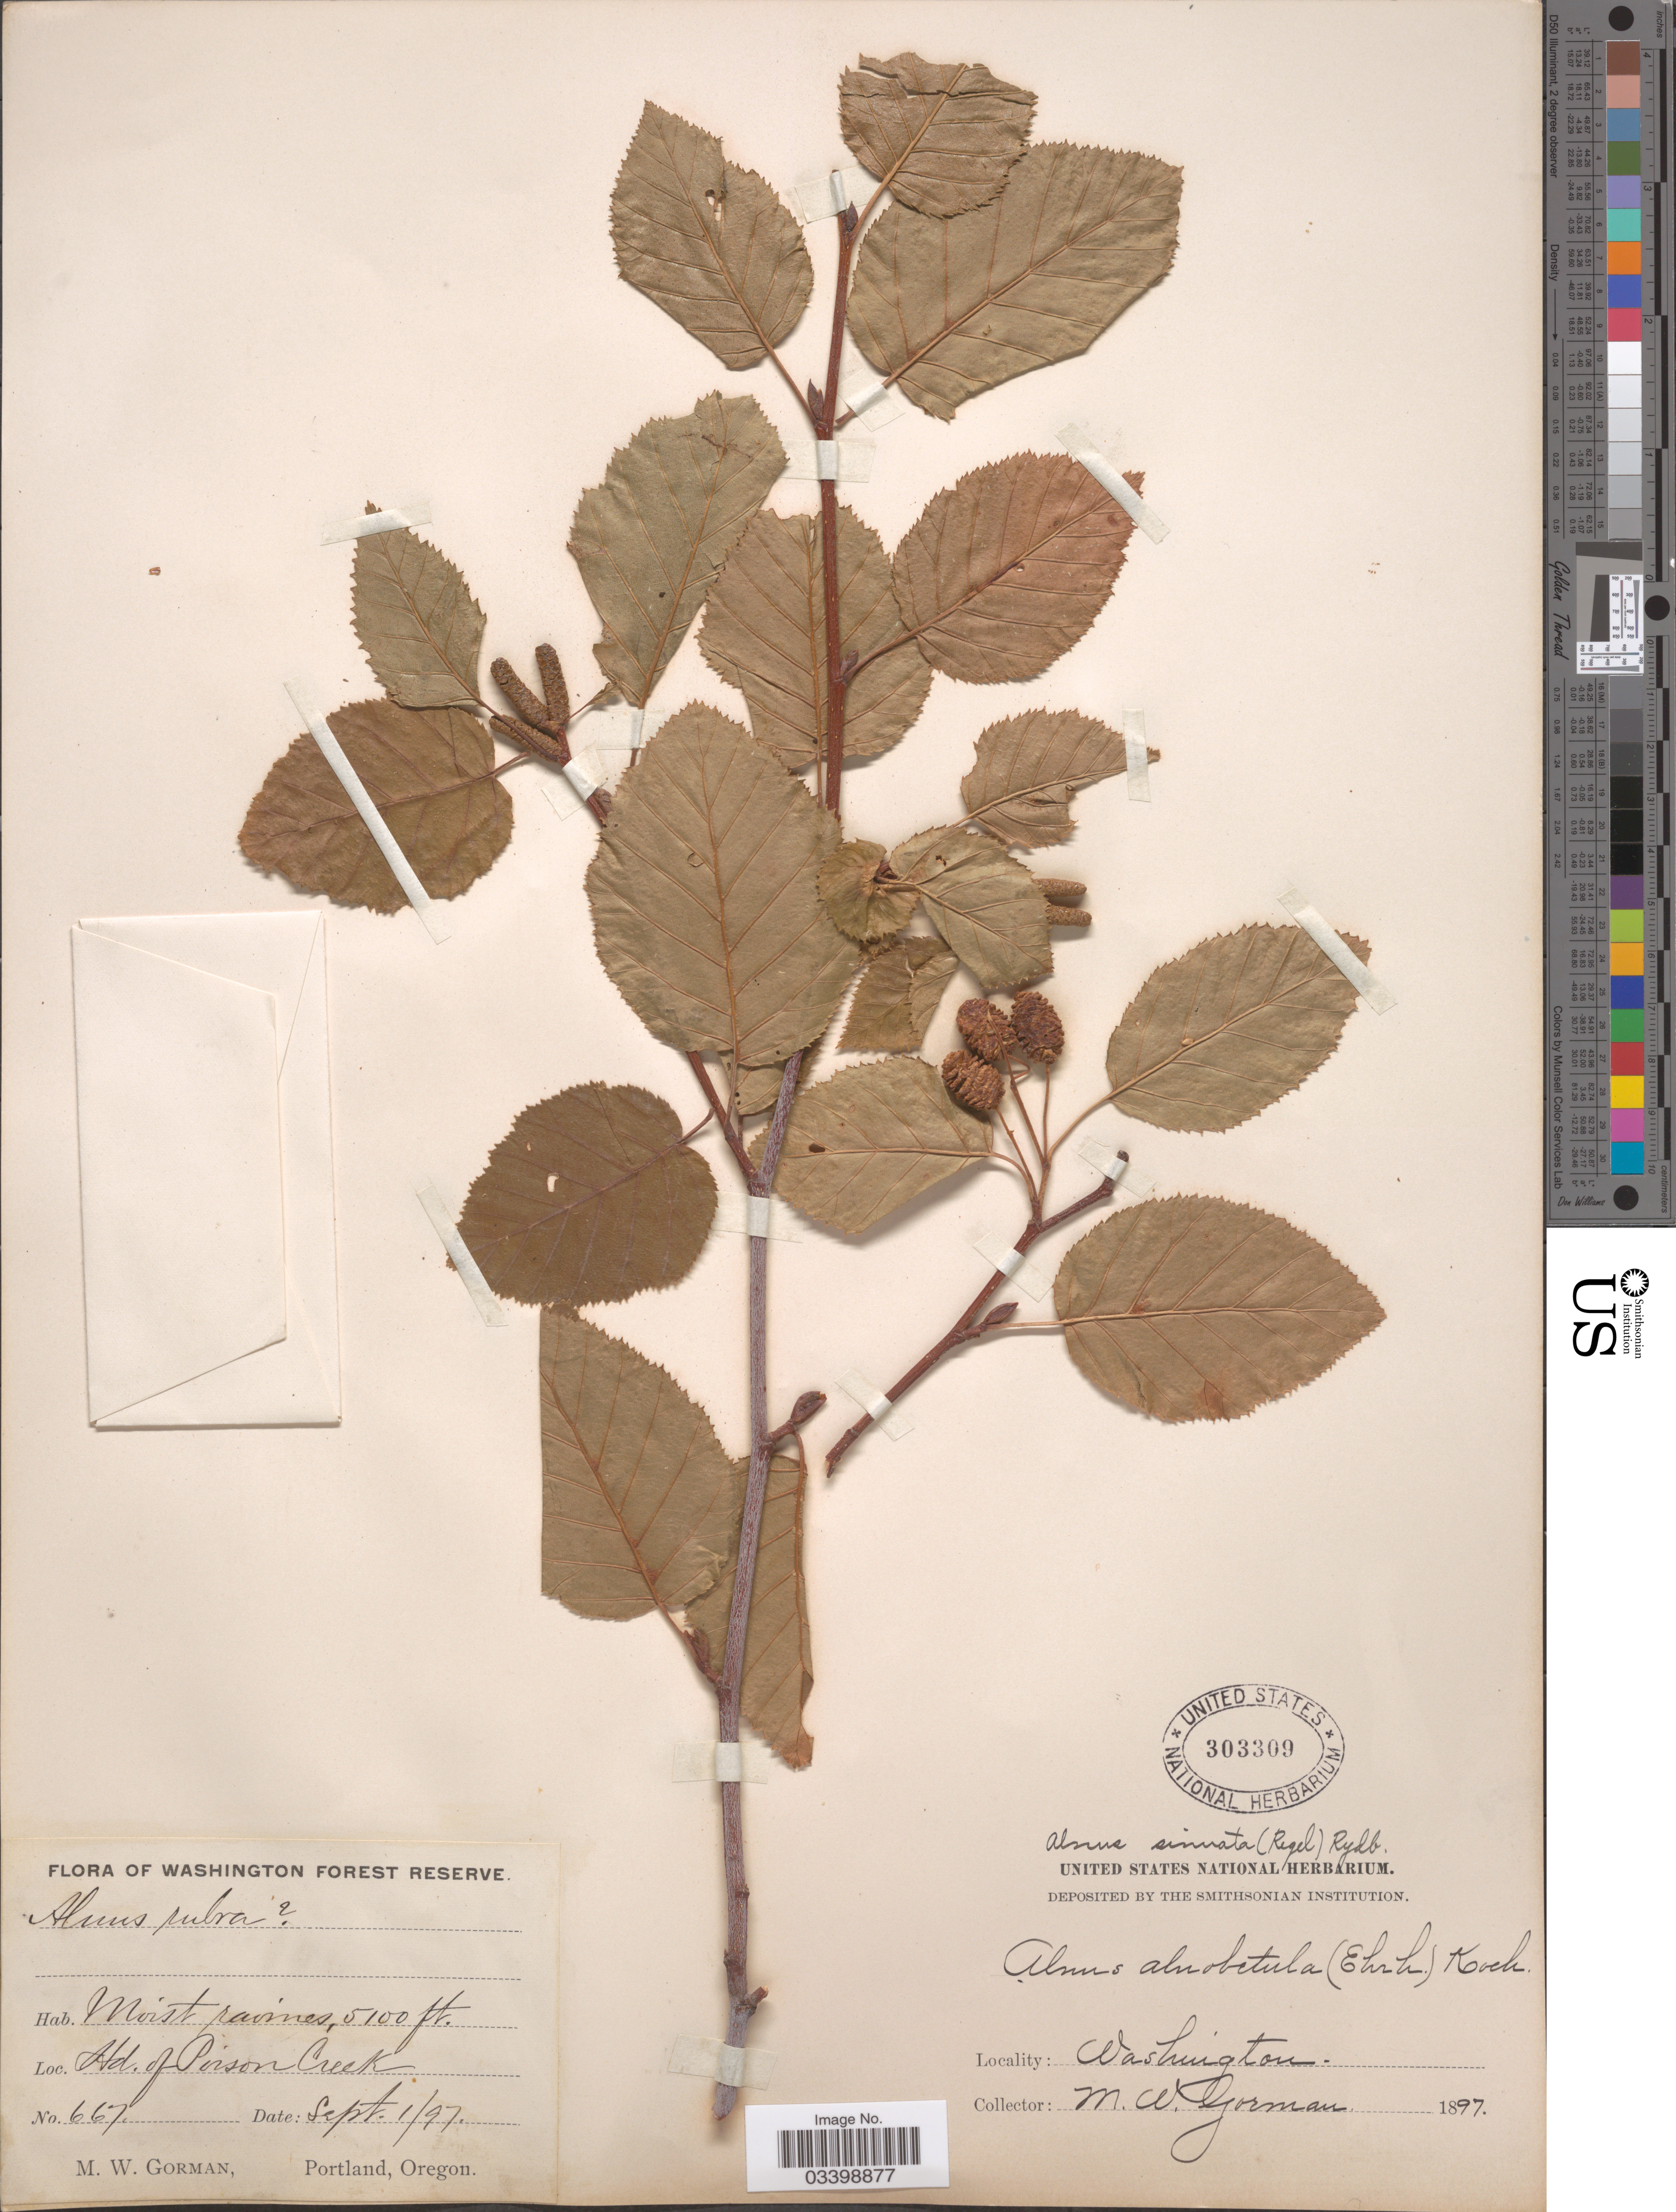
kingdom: Plantae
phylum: Tracheophyta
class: Magnoliopsida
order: Fagales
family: Betulaceae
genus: Alnus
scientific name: Alnus viridis subsp. sinuata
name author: Regel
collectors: M. W. Gorman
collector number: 667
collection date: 1897-09-01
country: United States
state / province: Washington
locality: Washington Forest Reserve. Hd. of Poison Creek.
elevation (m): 1554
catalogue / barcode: US 303309